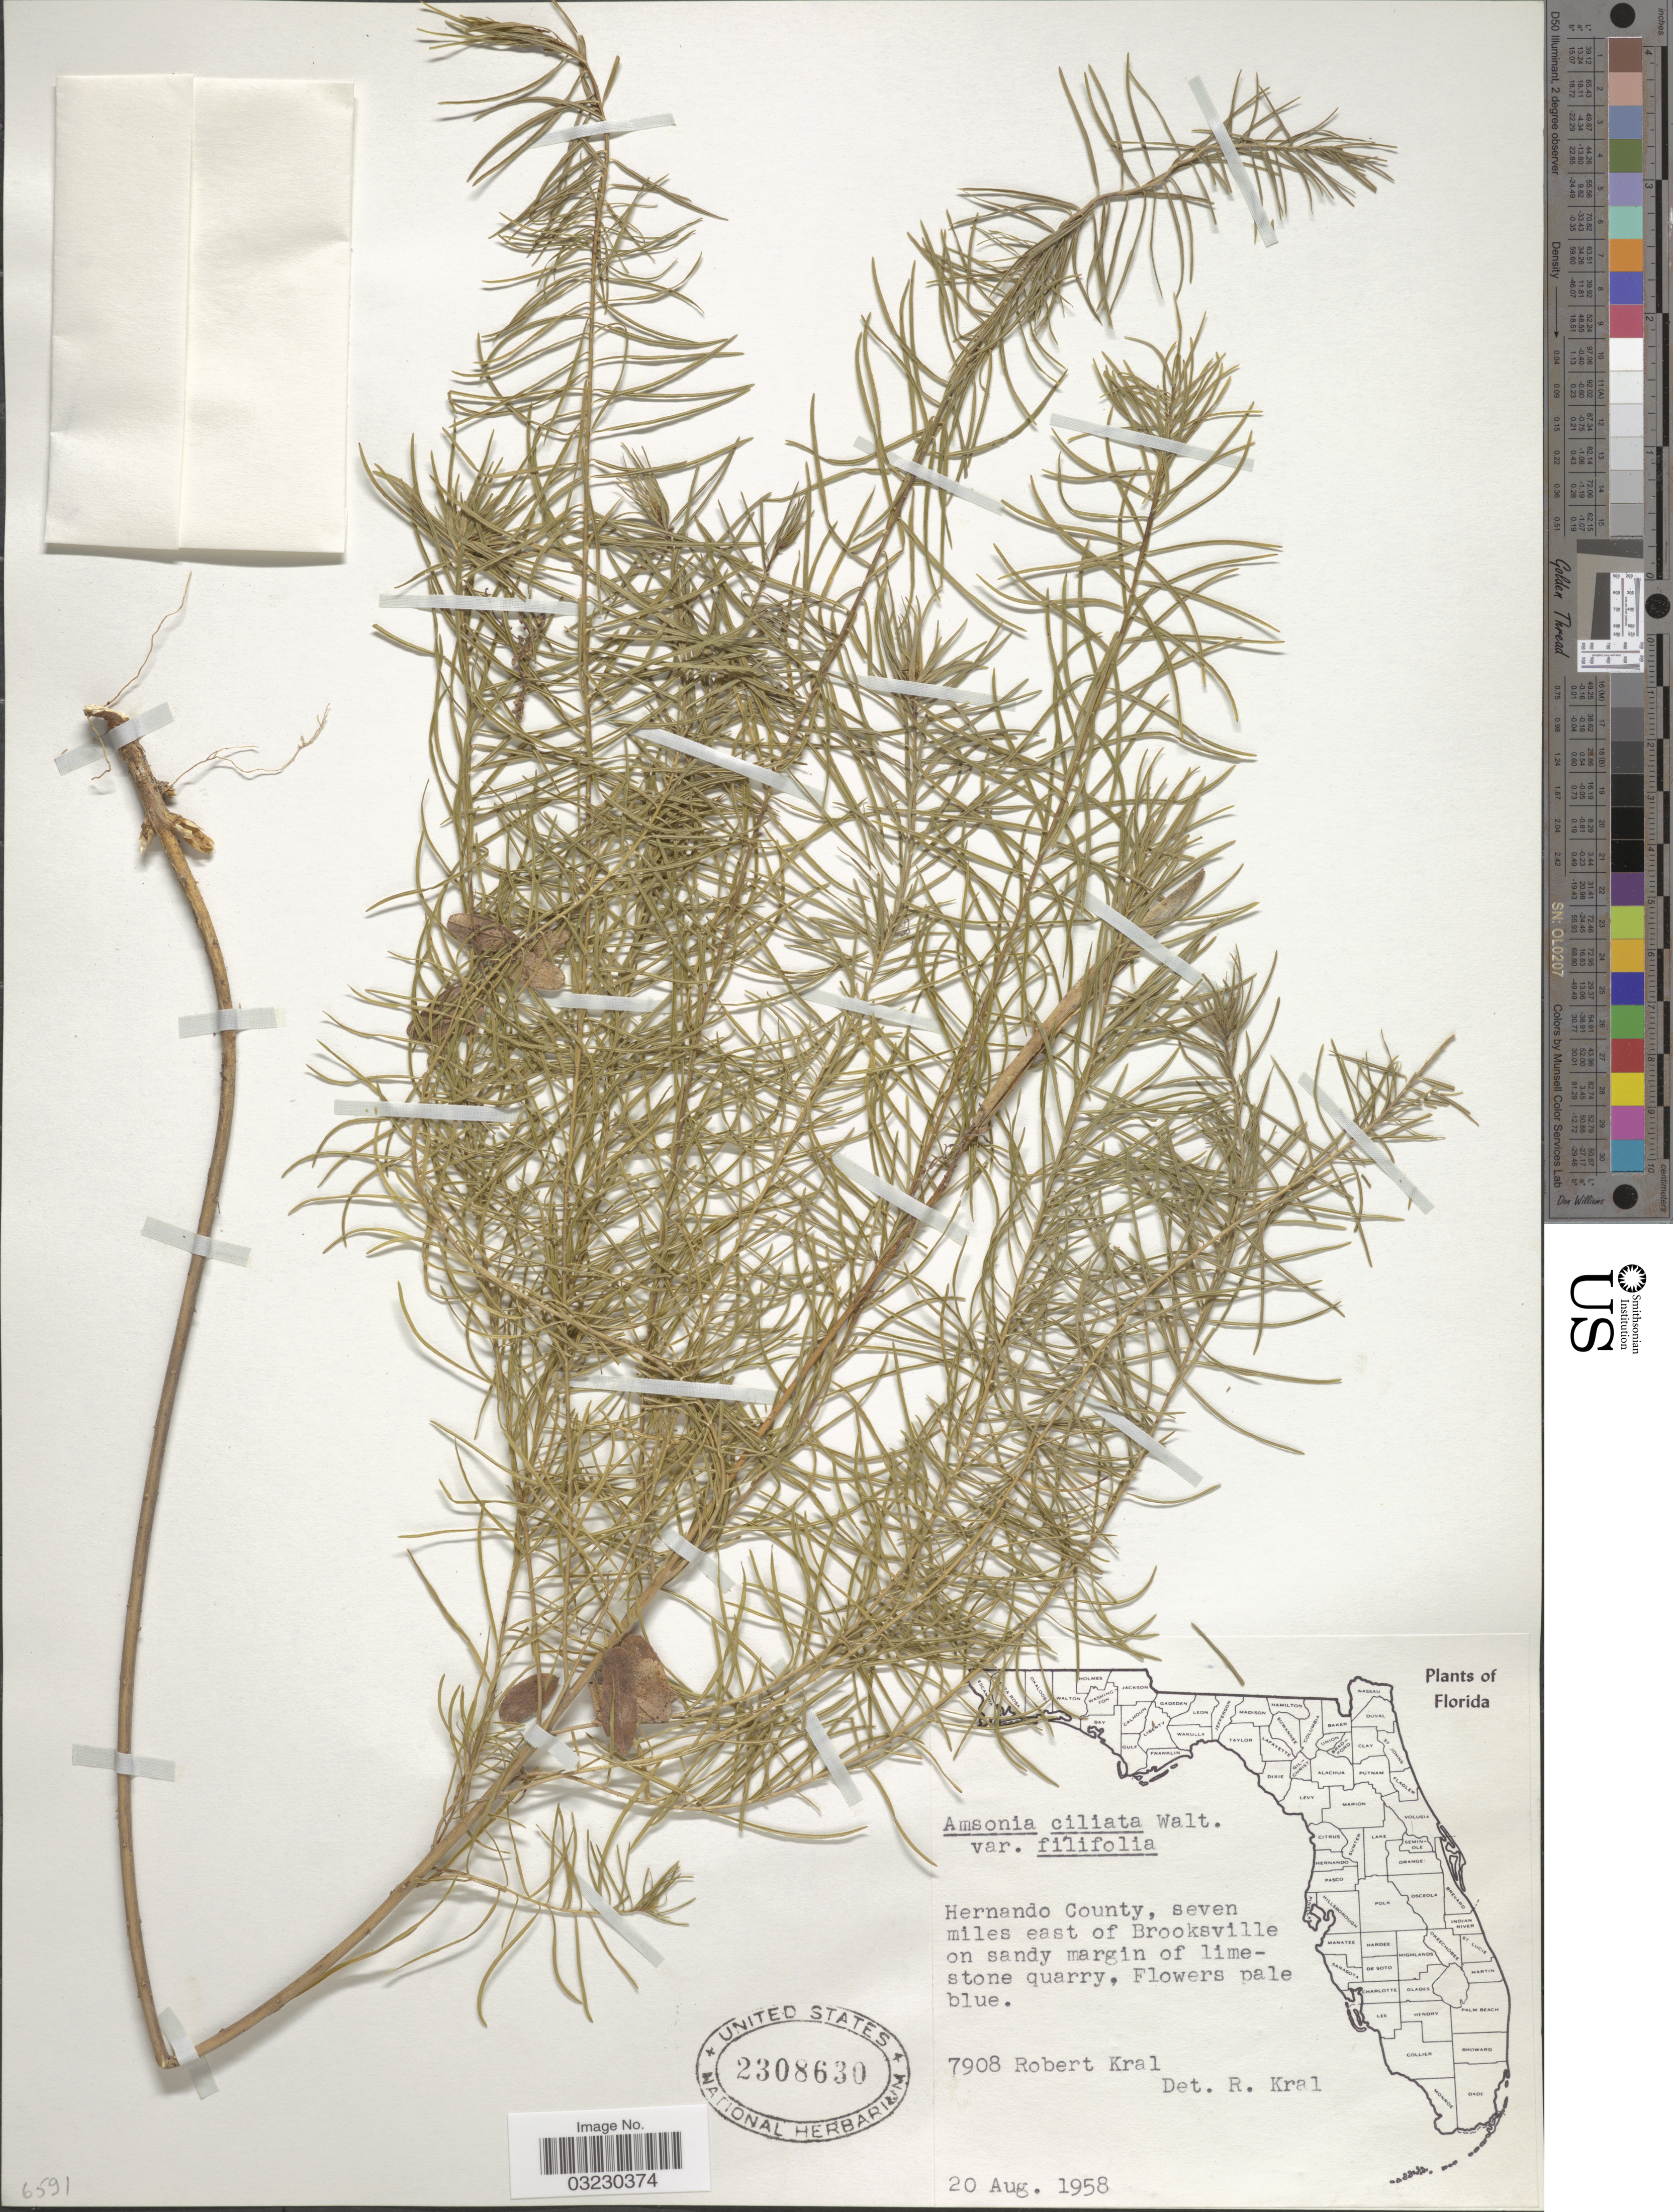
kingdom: Plantae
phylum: Tracheophyta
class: Magnoliopsida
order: Gentianales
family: Apocynaceae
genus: Amsonia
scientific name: Amsonia ciliata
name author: Walter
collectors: R. Kral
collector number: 7908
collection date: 1958-08-20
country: United States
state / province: Florida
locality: Hernando County, seven miles east of Brooksville on sandy margin of limestone quarry.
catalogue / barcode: US 2308630